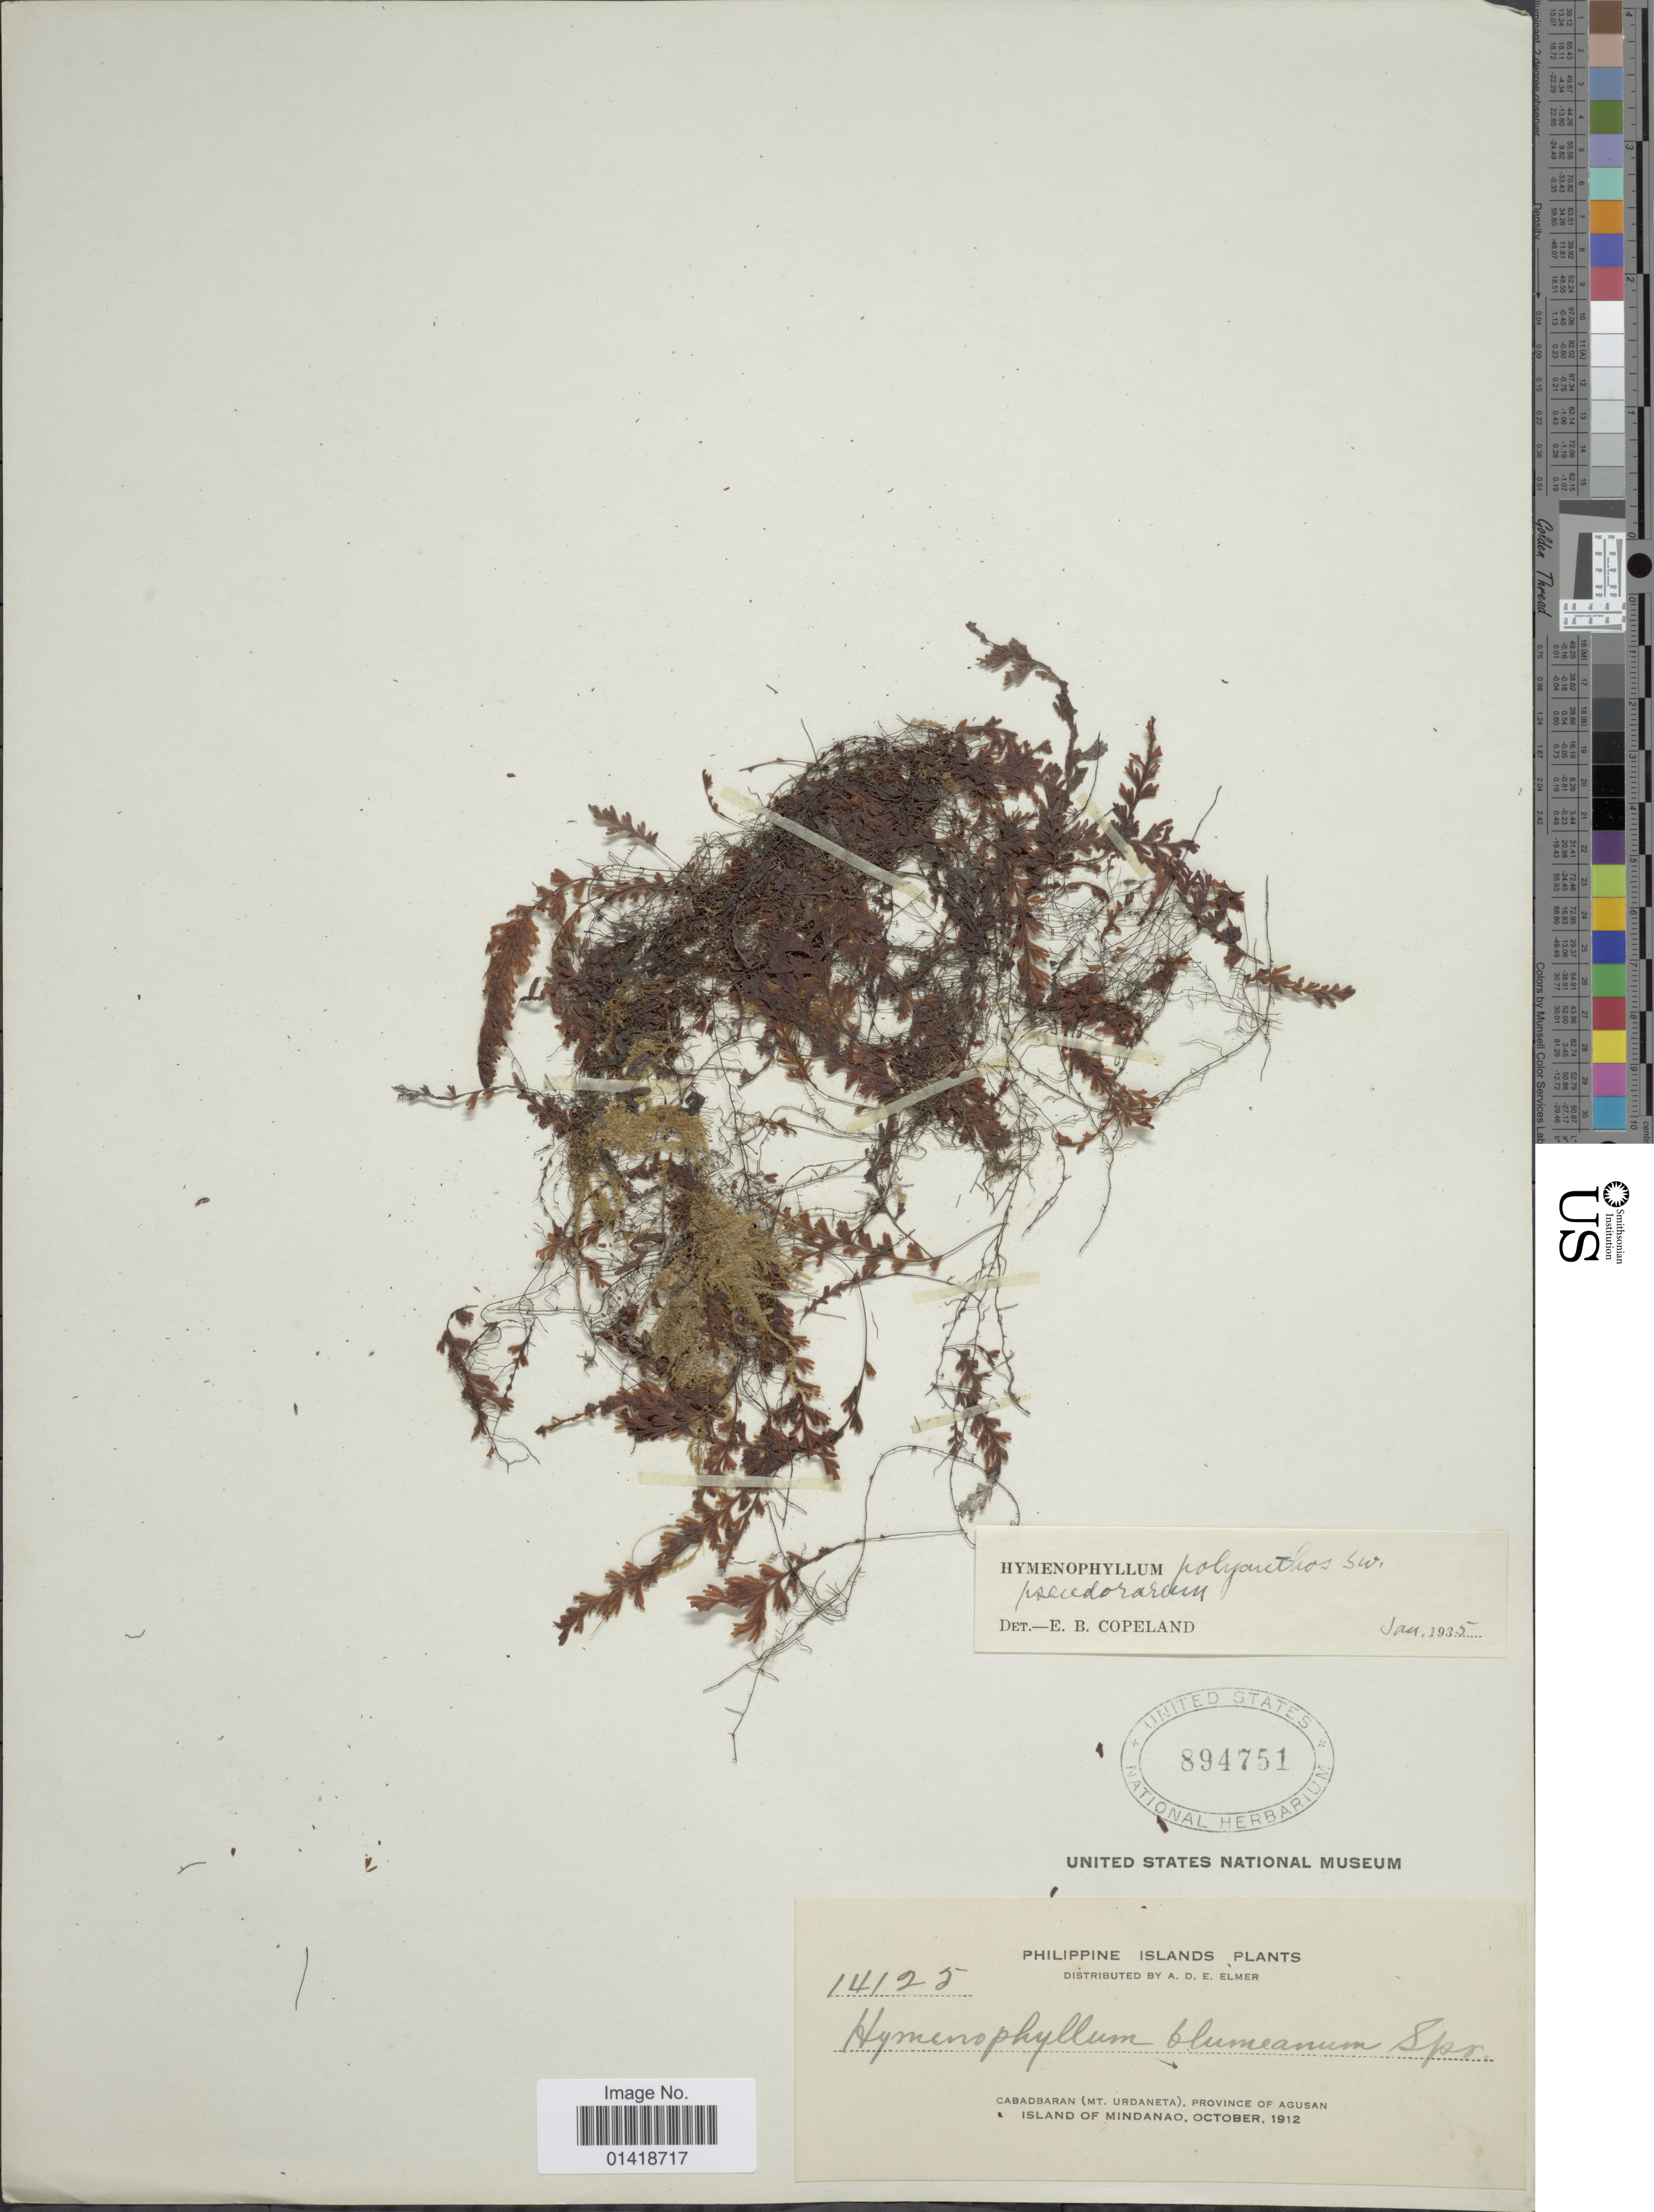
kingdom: Plantae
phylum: Tracheophyta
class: Polypodiopsida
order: Hymenophyllales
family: Hymenophyllaceae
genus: Hymenophyllum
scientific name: Hymenophyllum polyanthos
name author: (Sw.) Sw.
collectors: A. D. E. Elmer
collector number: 14125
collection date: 1912-10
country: Philippines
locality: Philippine Islands. Cabadbaran (Mt. Urdaneta), Province of Agusan. Island of Mindanao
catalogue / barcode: US 894751